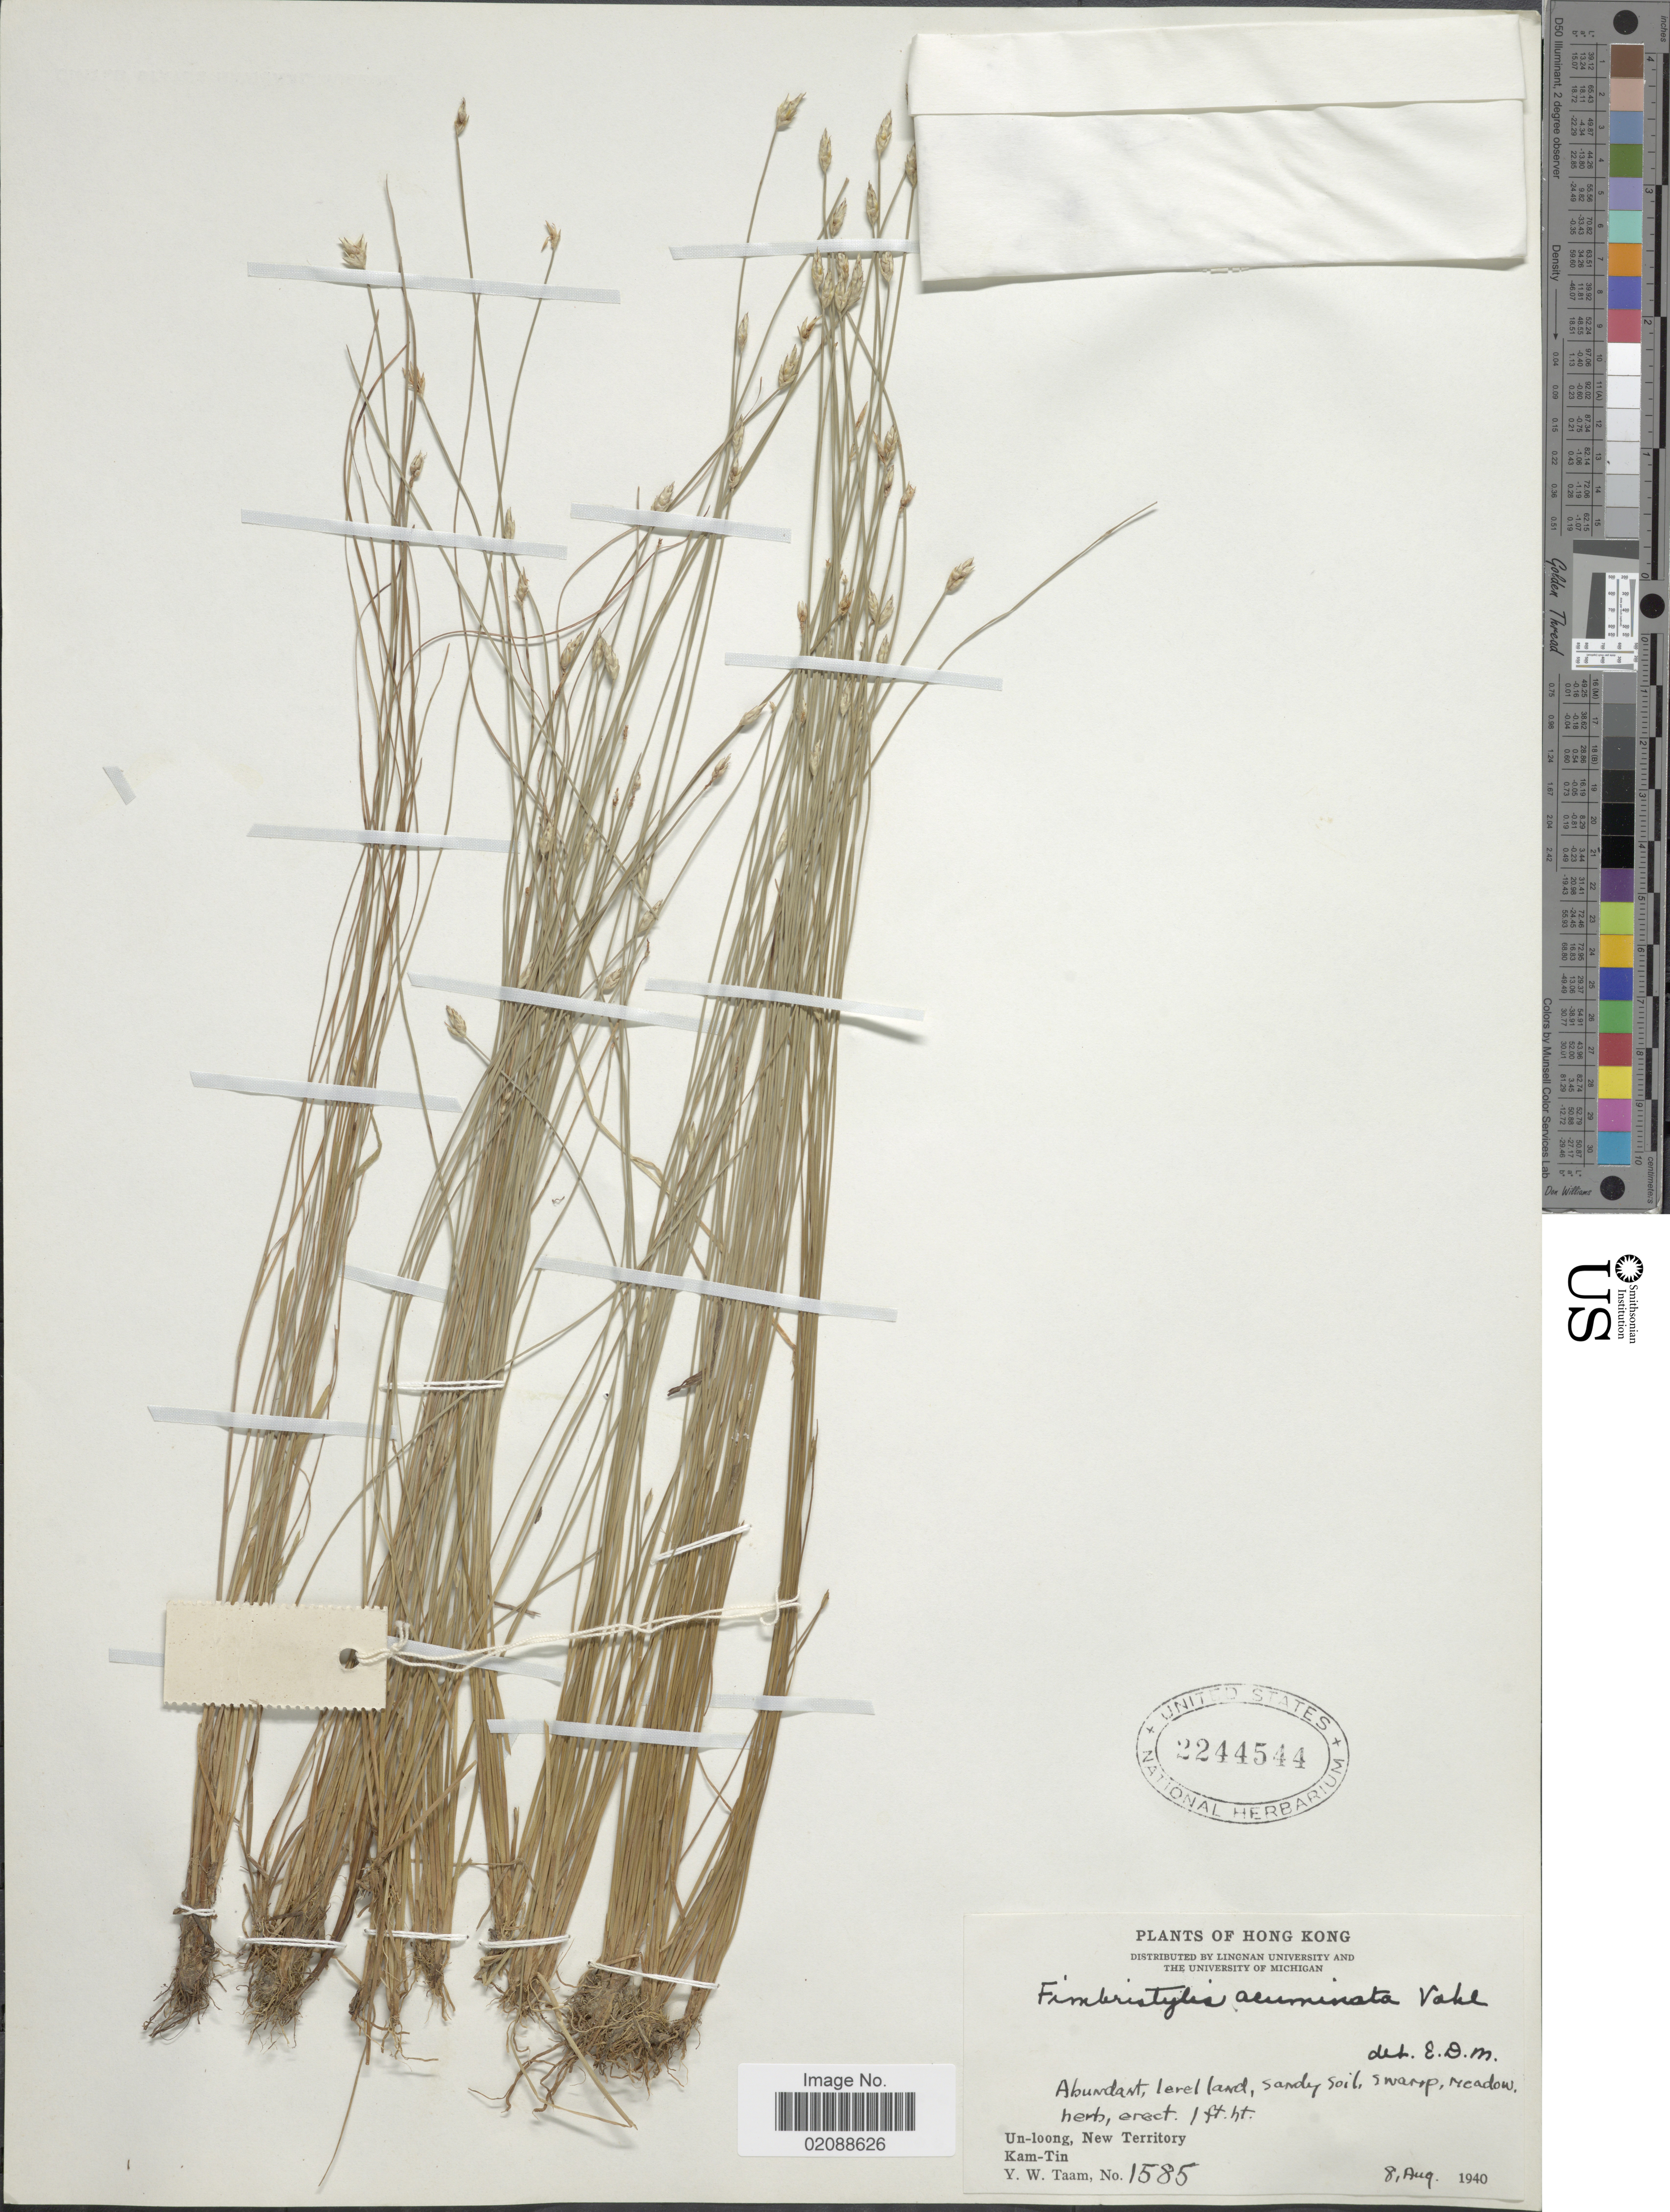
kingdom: Plantae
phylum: Tracheophyta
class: Liliopsida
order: Poales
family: Cyperaceae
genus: Fimbristylis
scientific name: Fimbristylis acuminata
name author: Vahl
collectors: Y. W. Taam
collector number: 1585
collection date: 1940-08-08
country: China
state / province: Hong Kong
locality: Un-loong, New Territory Kam-Tin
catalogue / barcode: US 2244544